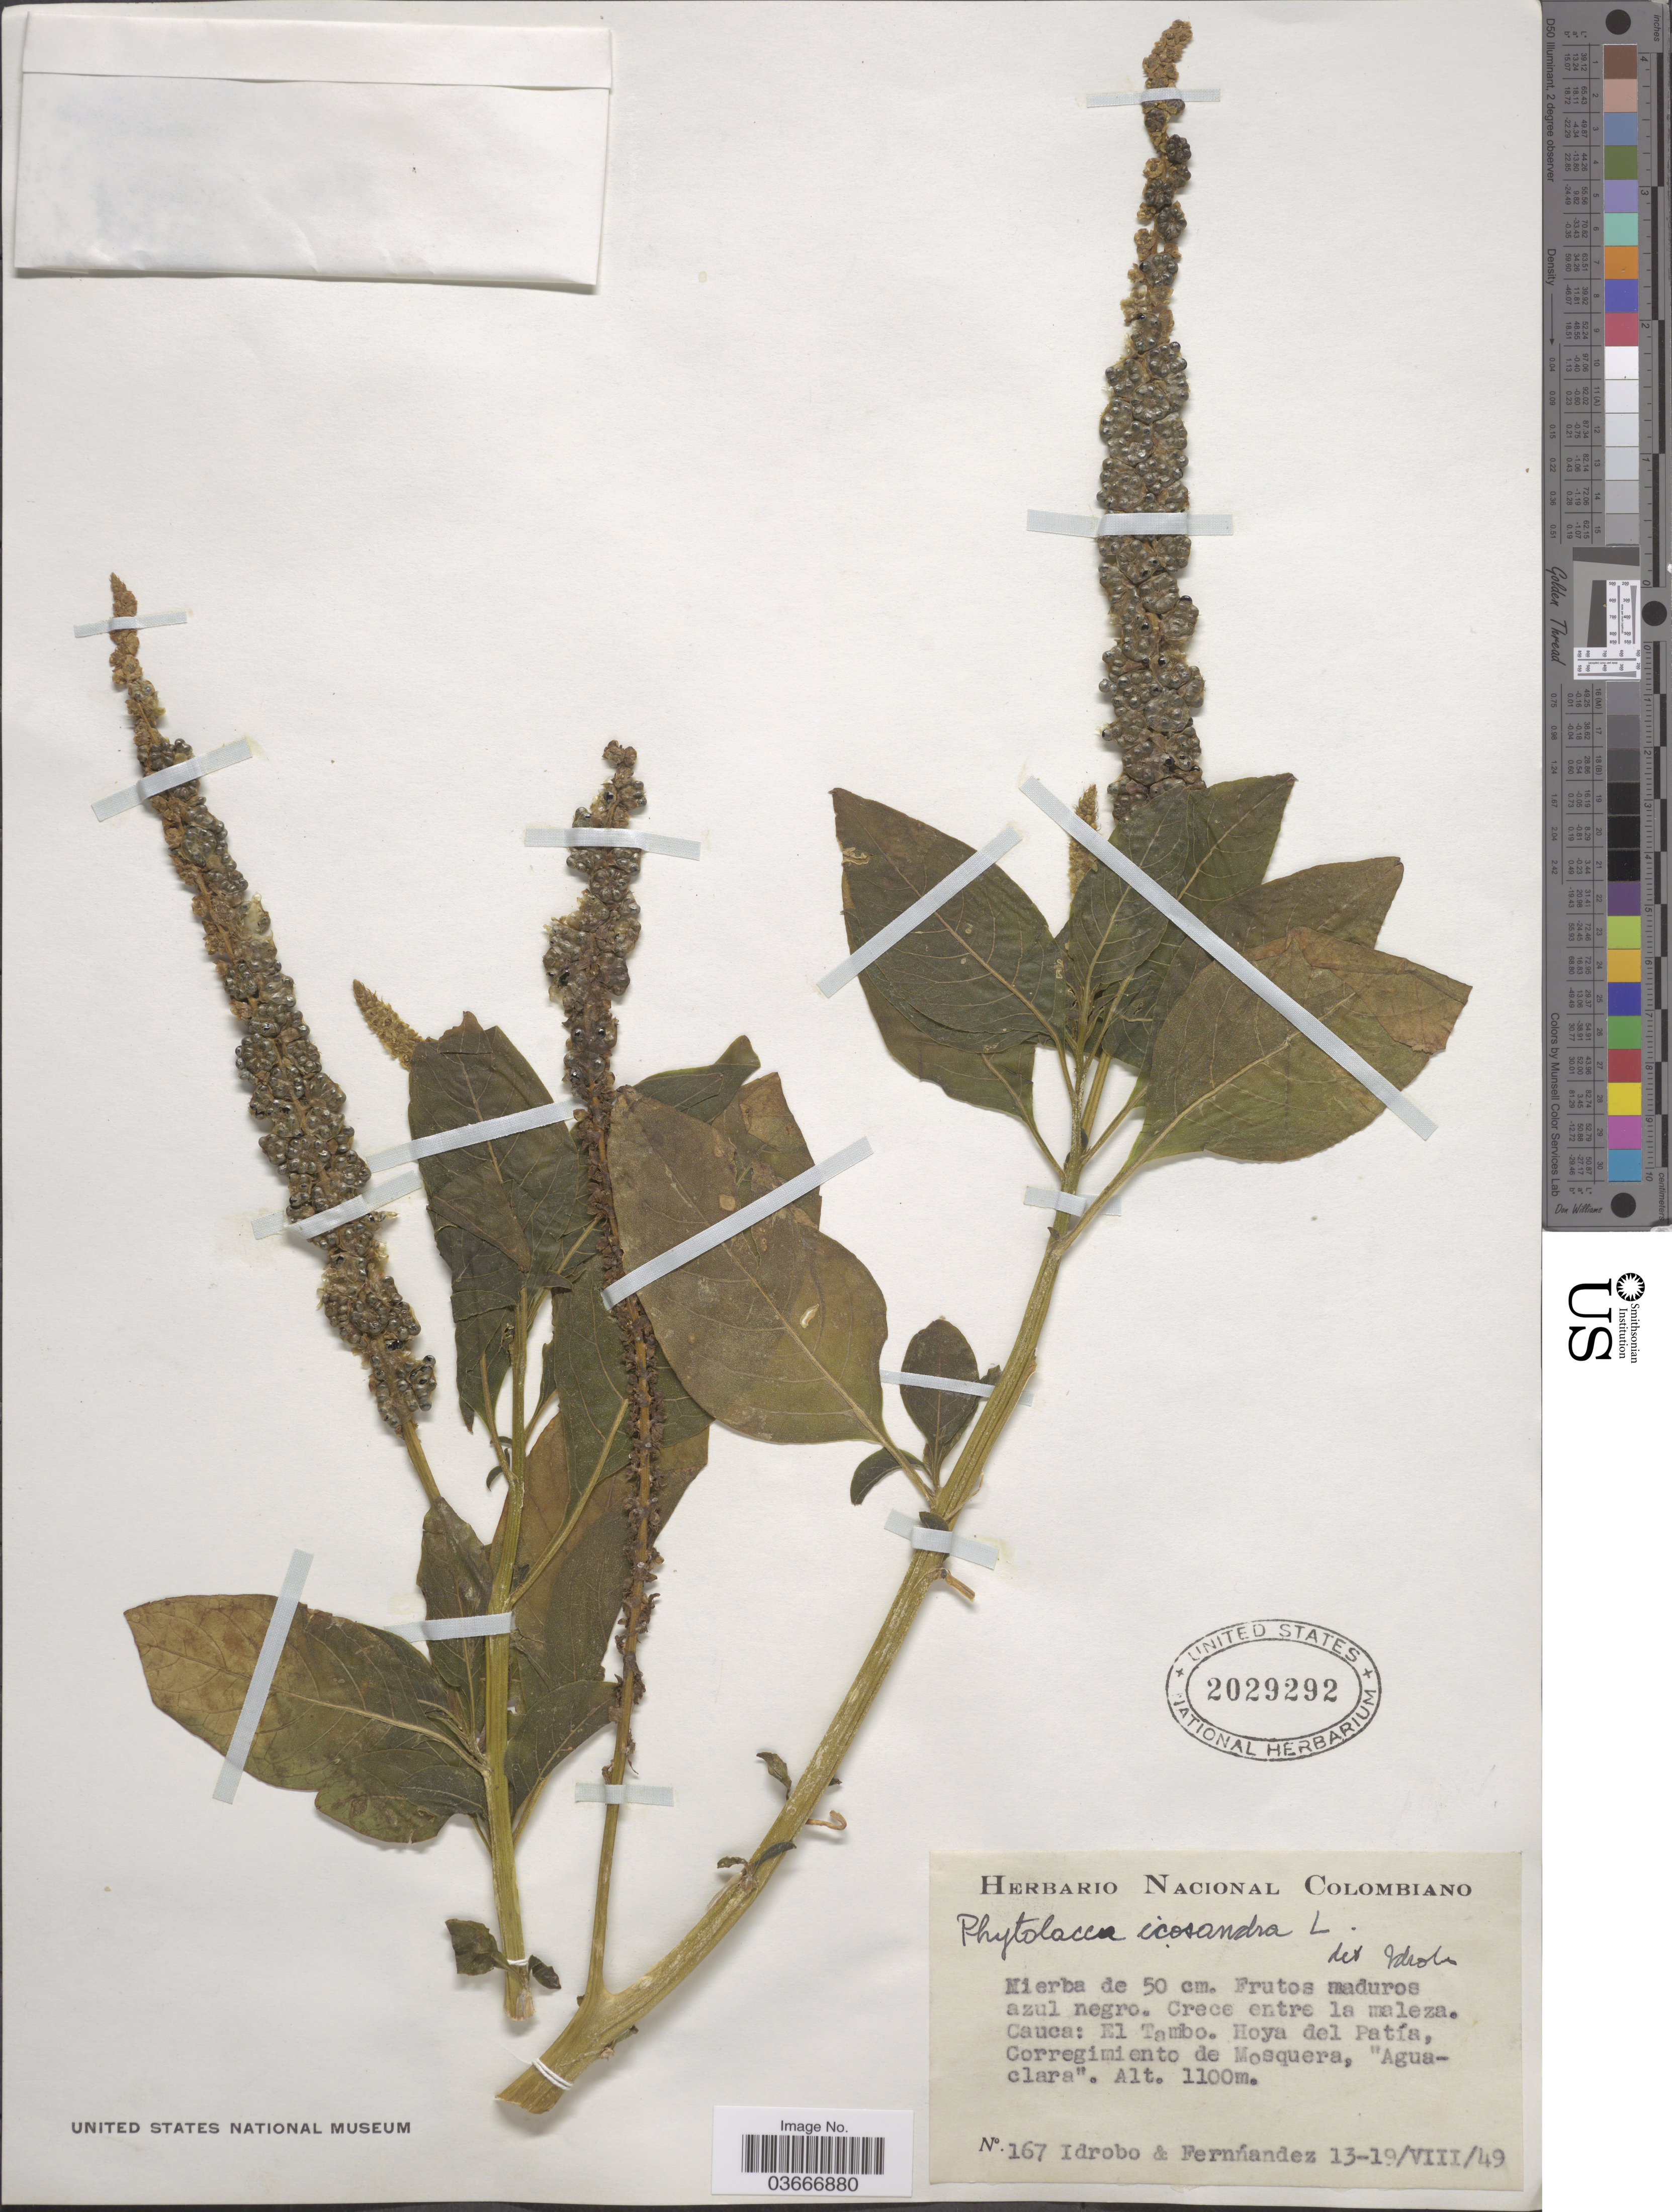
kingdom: Plantae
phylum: Tracheophyta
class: Magnoliopsida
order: Caryophyllales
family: Phytolaccaceae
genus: Phytolacca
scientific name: Phytolacca icosandra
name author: L.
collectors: -- Idrobo & -- Fernandez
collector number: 167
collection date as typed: Transcribed d/m/y: 13/8/49 to 19/8/49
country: Colombia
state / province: Cauca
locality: El Tambo. Hoya del Patía, Corregimiento de Mosquera, "Aguaclara".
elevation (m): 1100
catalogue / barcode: US 2029292